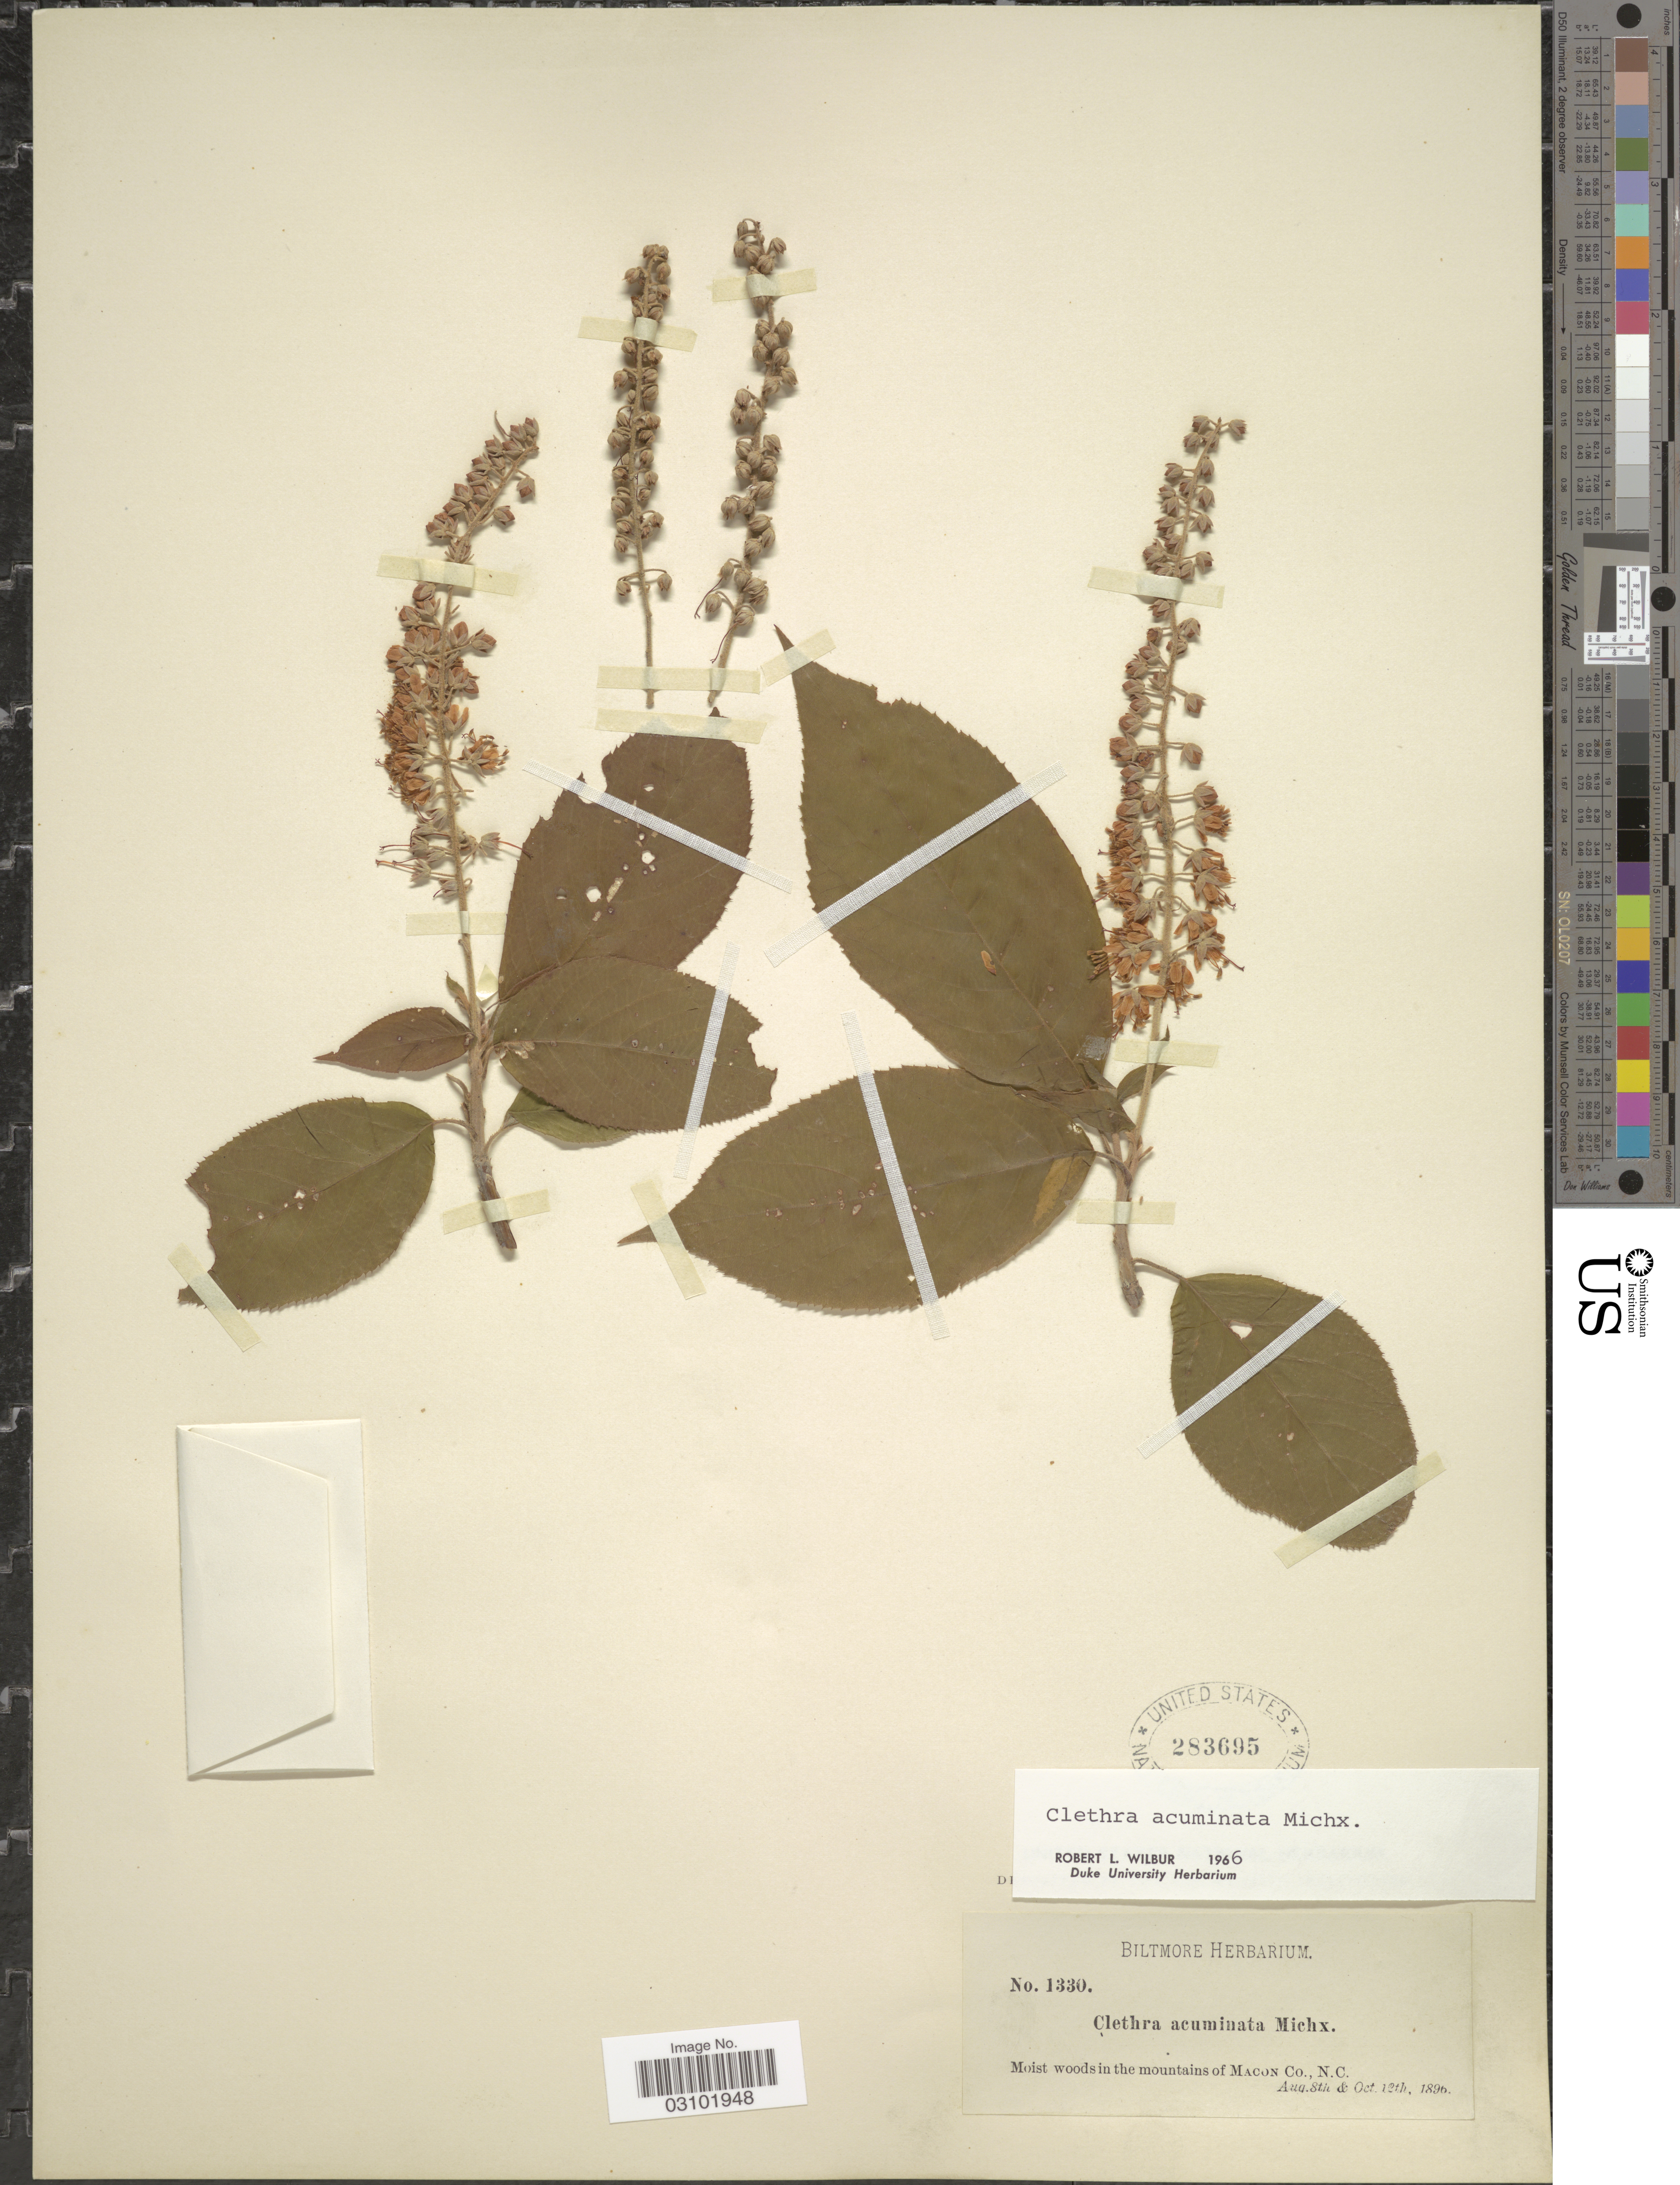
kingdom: Plantae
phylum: Tracheophyta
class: Magnoliopsida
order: Ericales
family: Clethraceae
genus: Clethra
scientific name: Clethra acuminata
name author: Michx.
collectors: ex herb. Biltmore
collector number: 1330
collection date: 1896-08-08/1896-10-12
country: United States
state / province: North Carolina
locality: Moist woods in the mountains of Macon Co.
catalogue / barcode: US 283695